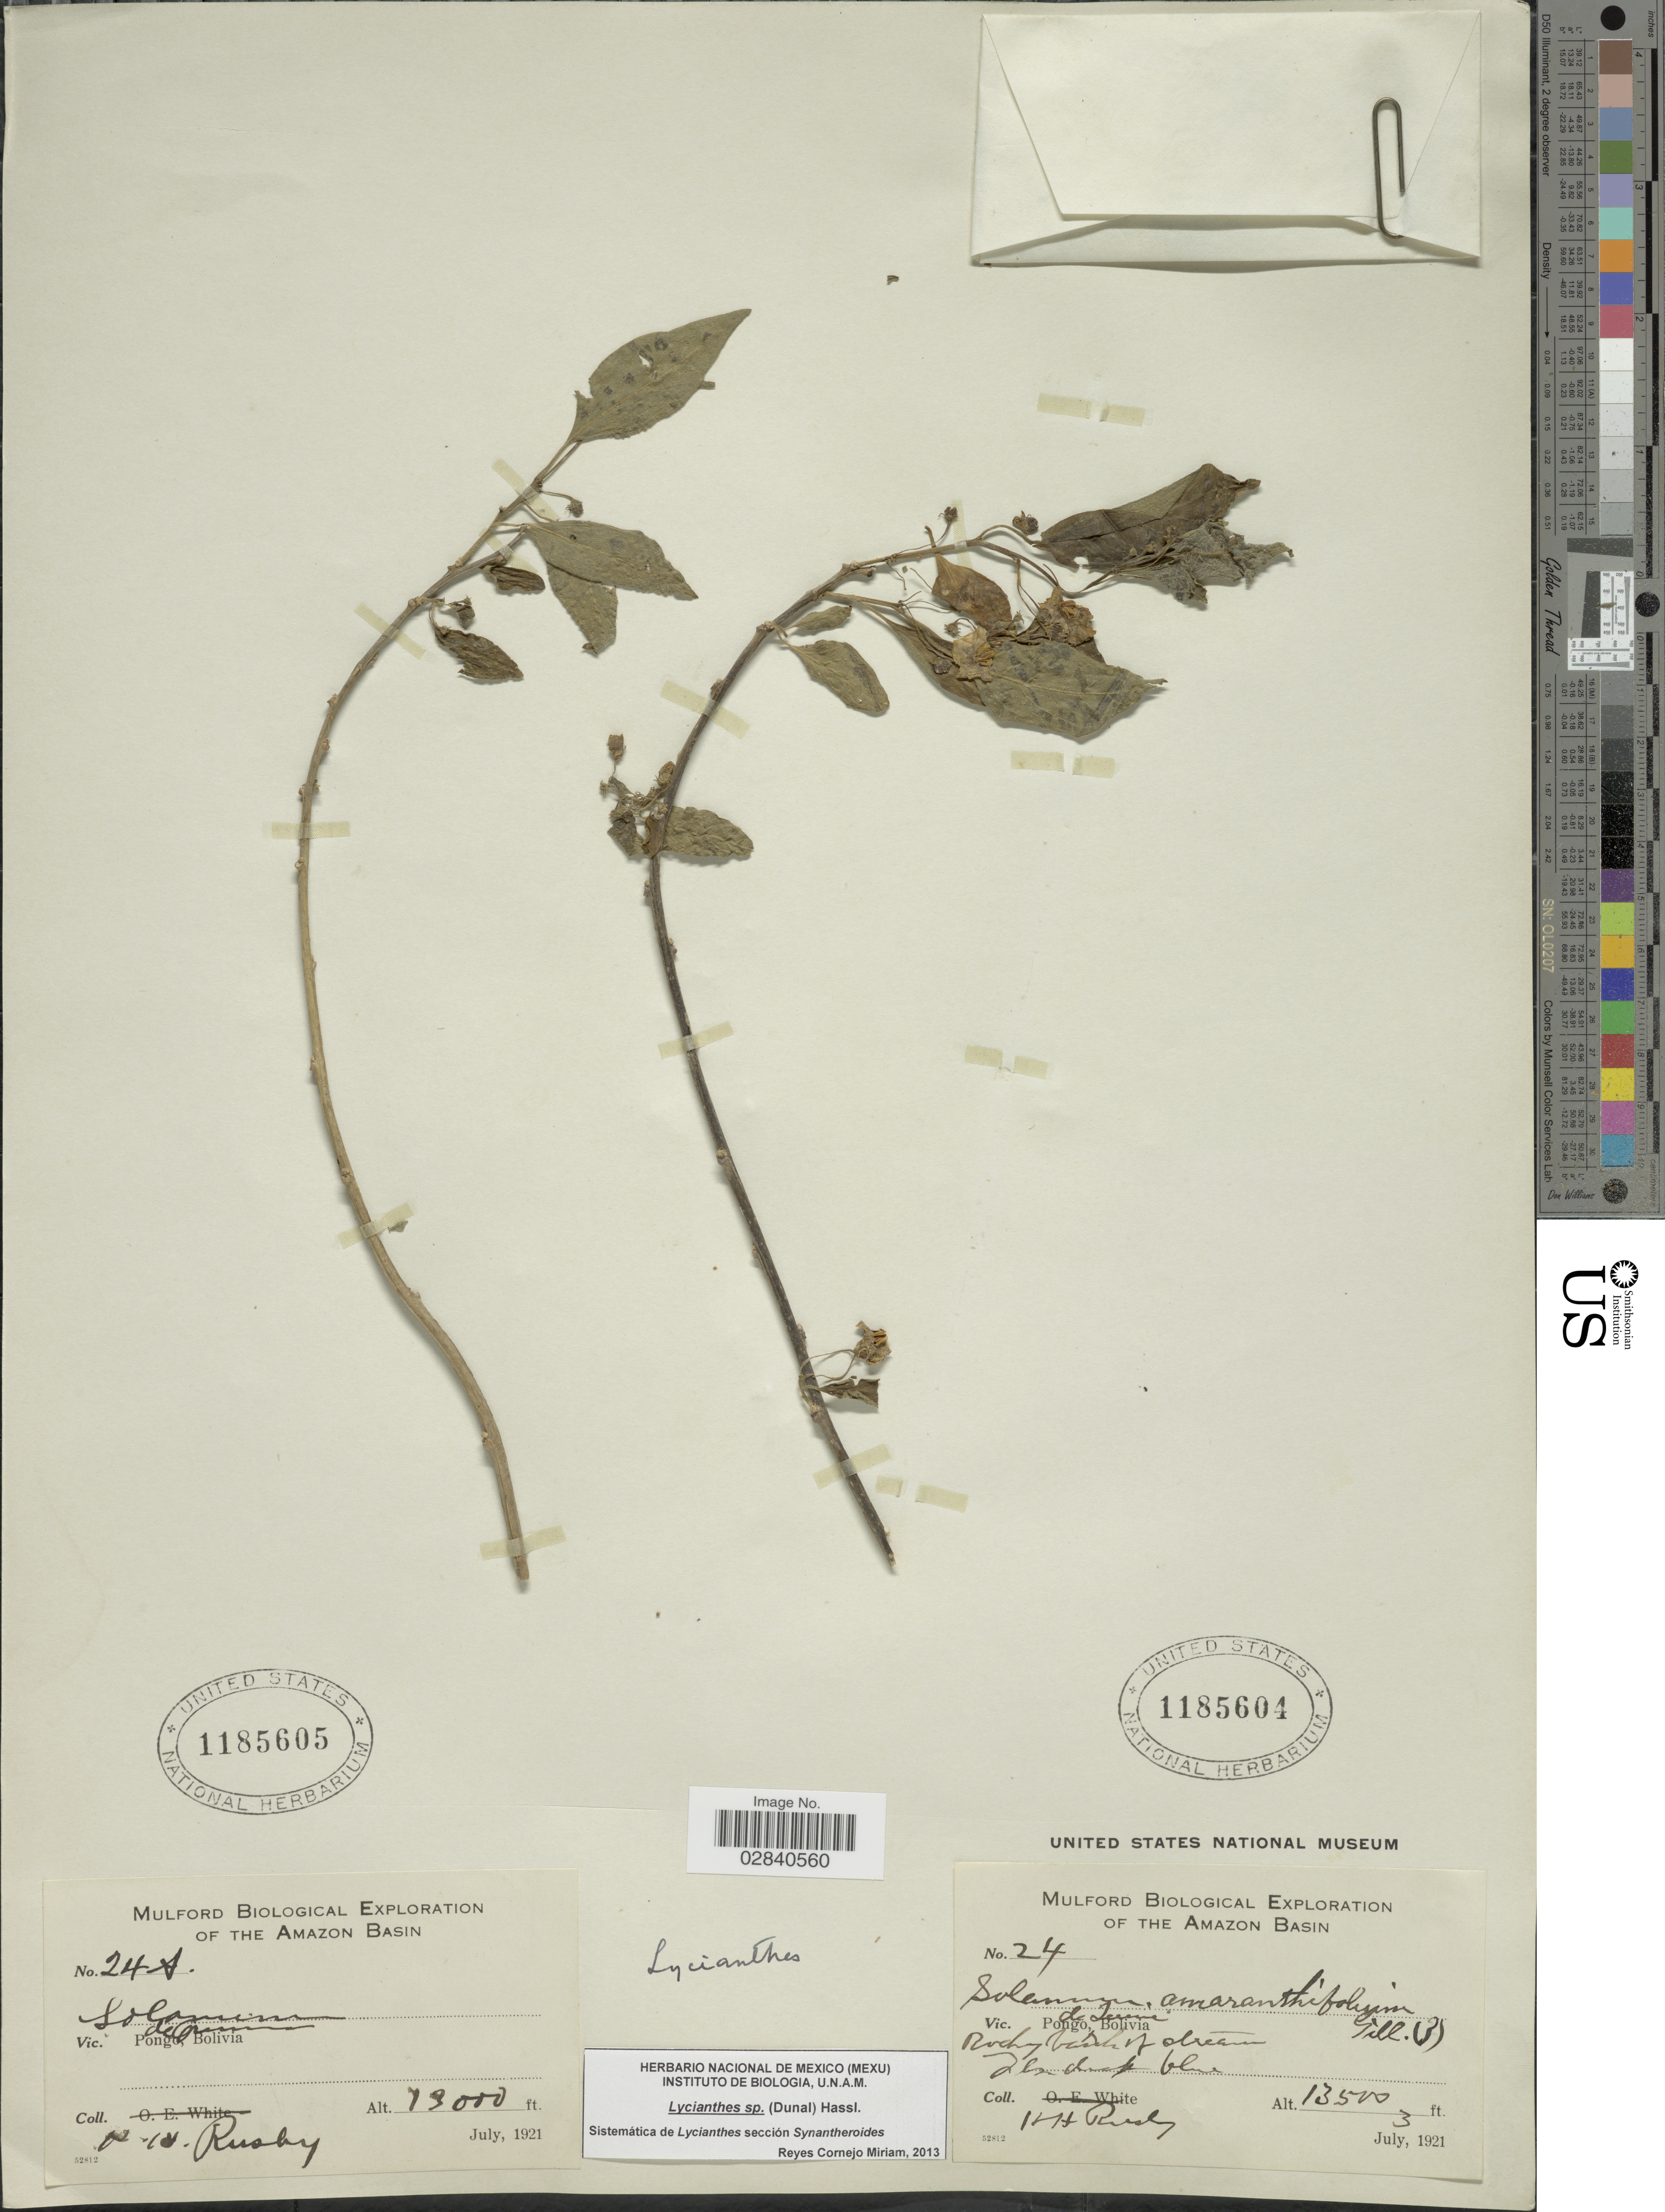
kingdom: Plantae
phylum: Tracheophyta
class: Magnoliopsida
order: Solanales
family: Solanaceae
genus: Lycianthes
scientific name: Lycianthes sp.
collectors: H. H. Rusby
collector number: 24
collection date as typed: July 3, 1921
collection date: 1921-07-03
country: Bolivia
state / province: La Paz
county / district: Inquisivi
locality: Pongo de Quime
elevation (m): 4115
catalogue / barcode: US 1185604-2